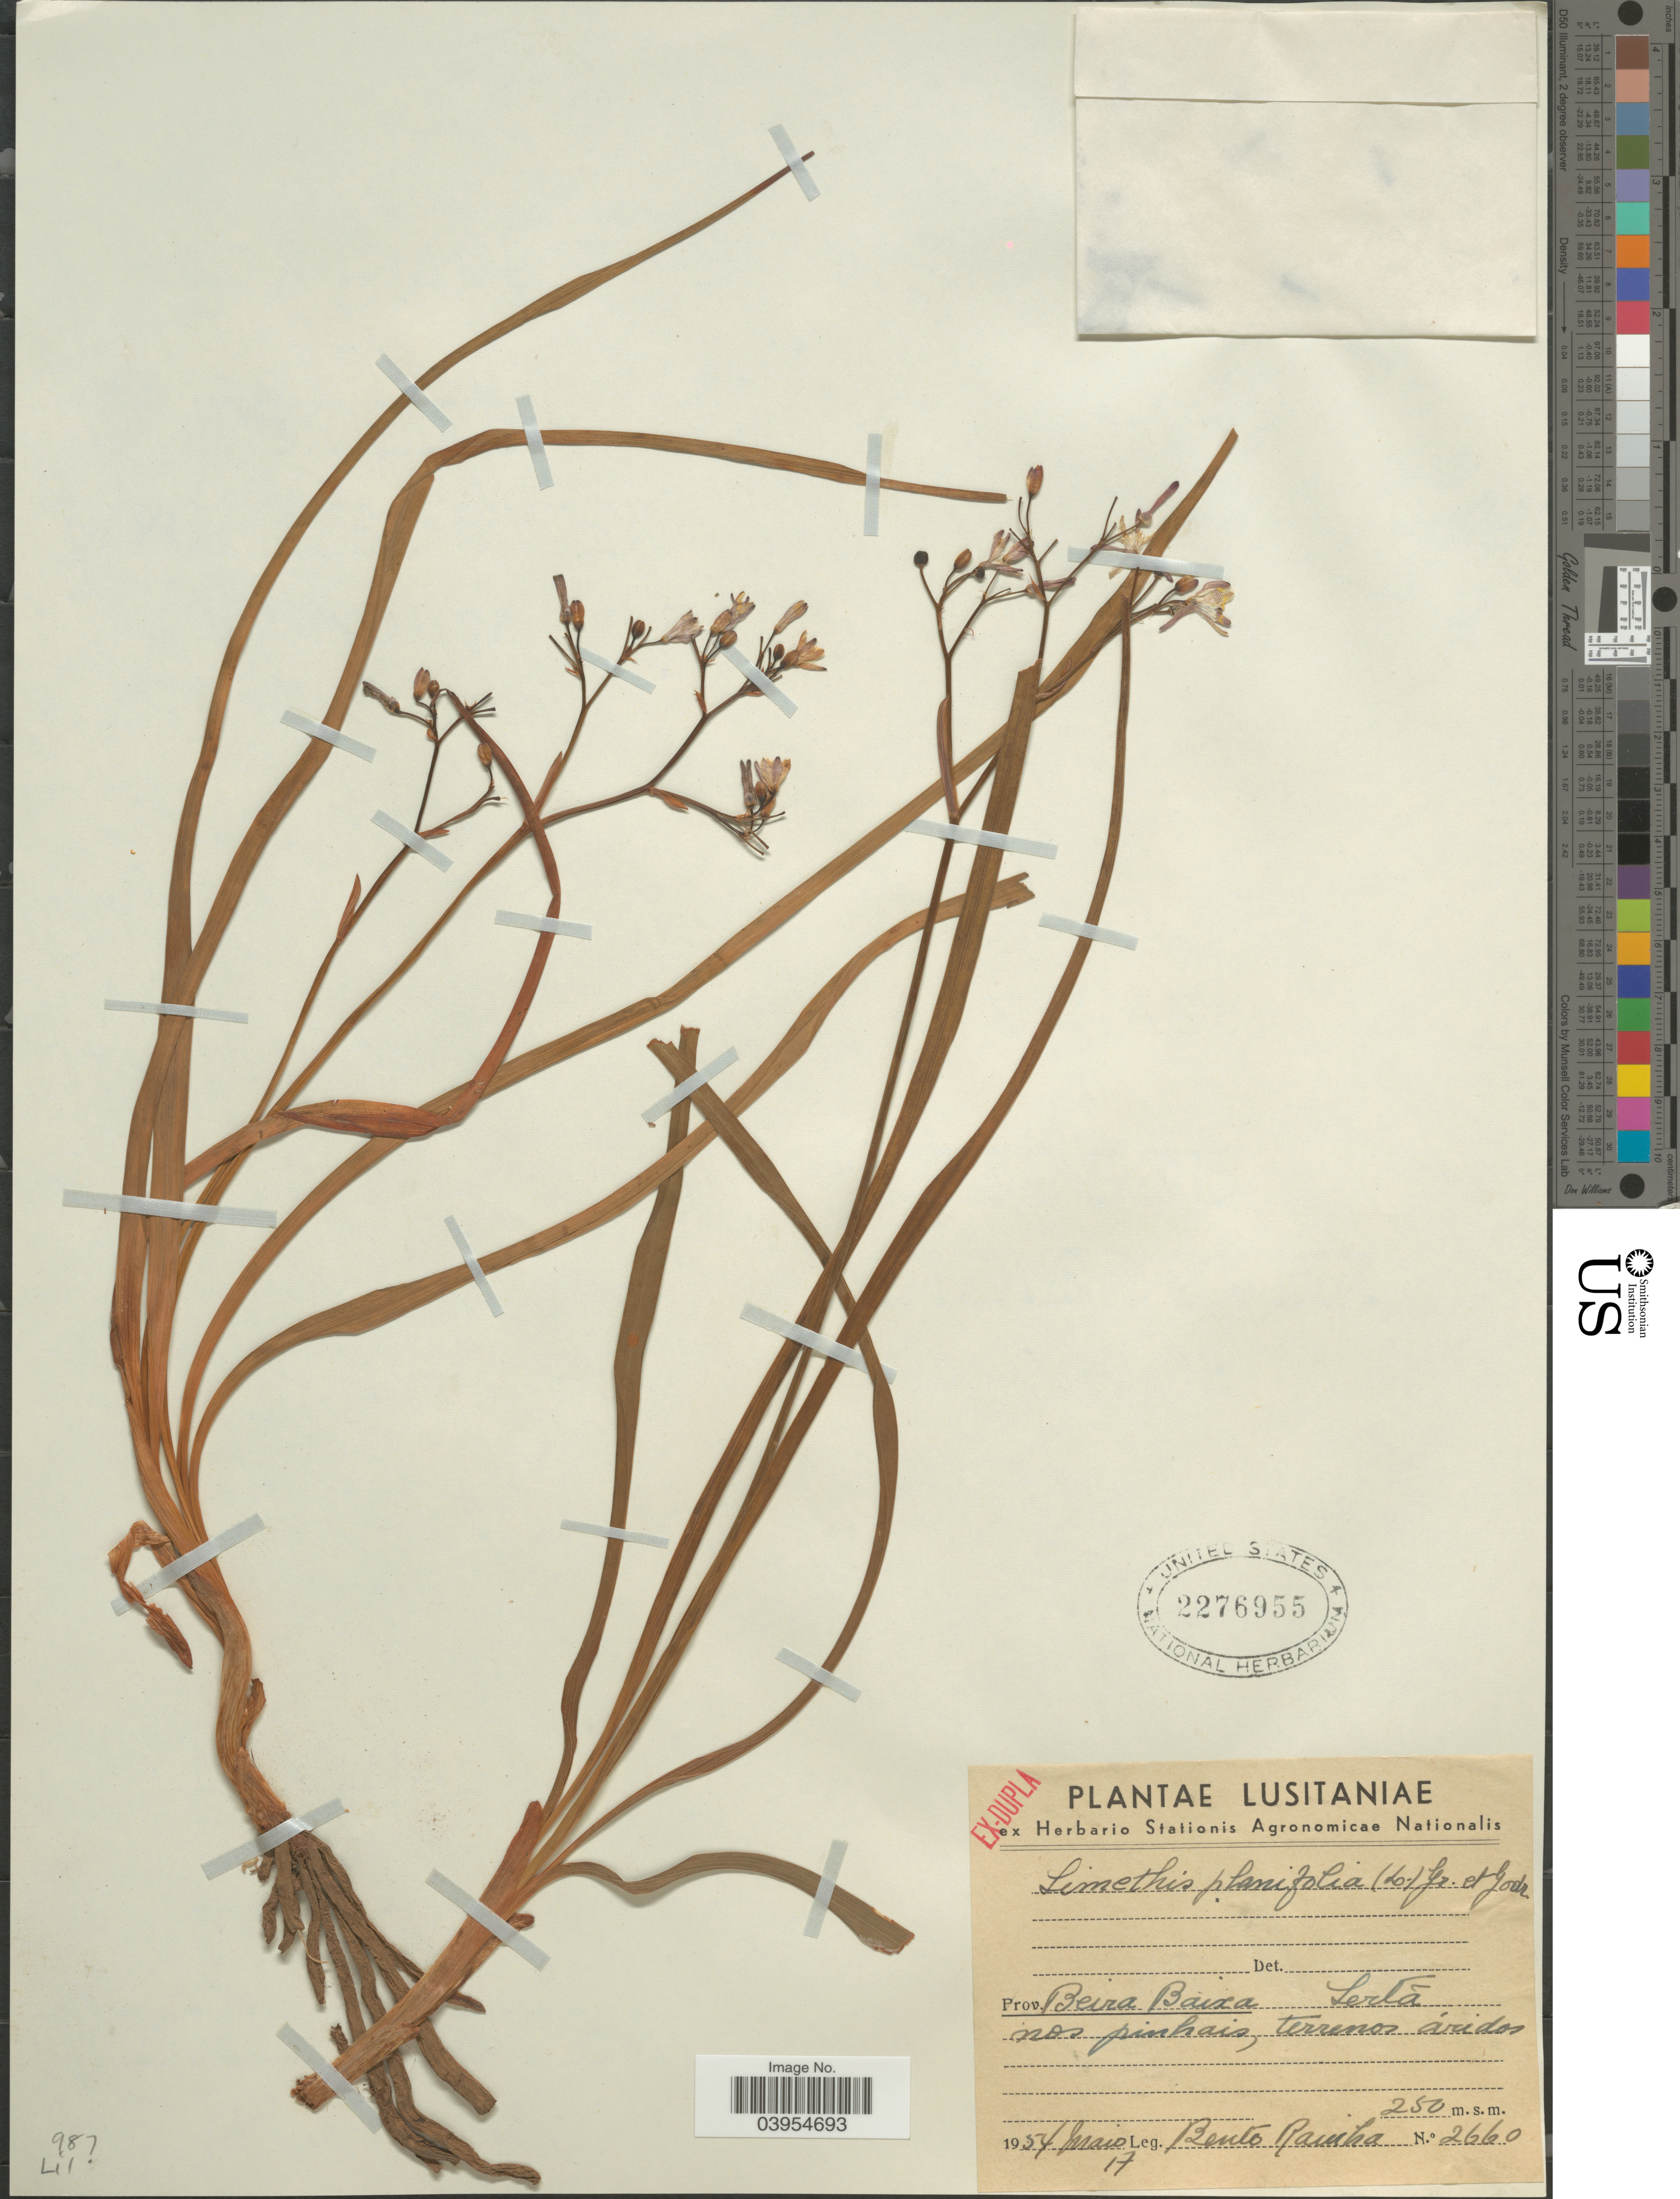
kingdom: Plantae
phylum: Tracheophyta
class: Liliopsida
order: Asparagales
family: Asphodelaceae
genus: Simethis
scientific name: Simethis planifolia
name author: Gren. & Godr.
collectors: B. Rainha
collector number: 2660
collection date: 1954-05-17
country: Portugal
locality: Lusitaniae. Prov. Beira Baixa. Sertá nos pinhais, terrenos ávidos.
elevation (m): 250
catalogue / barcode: US 2276955